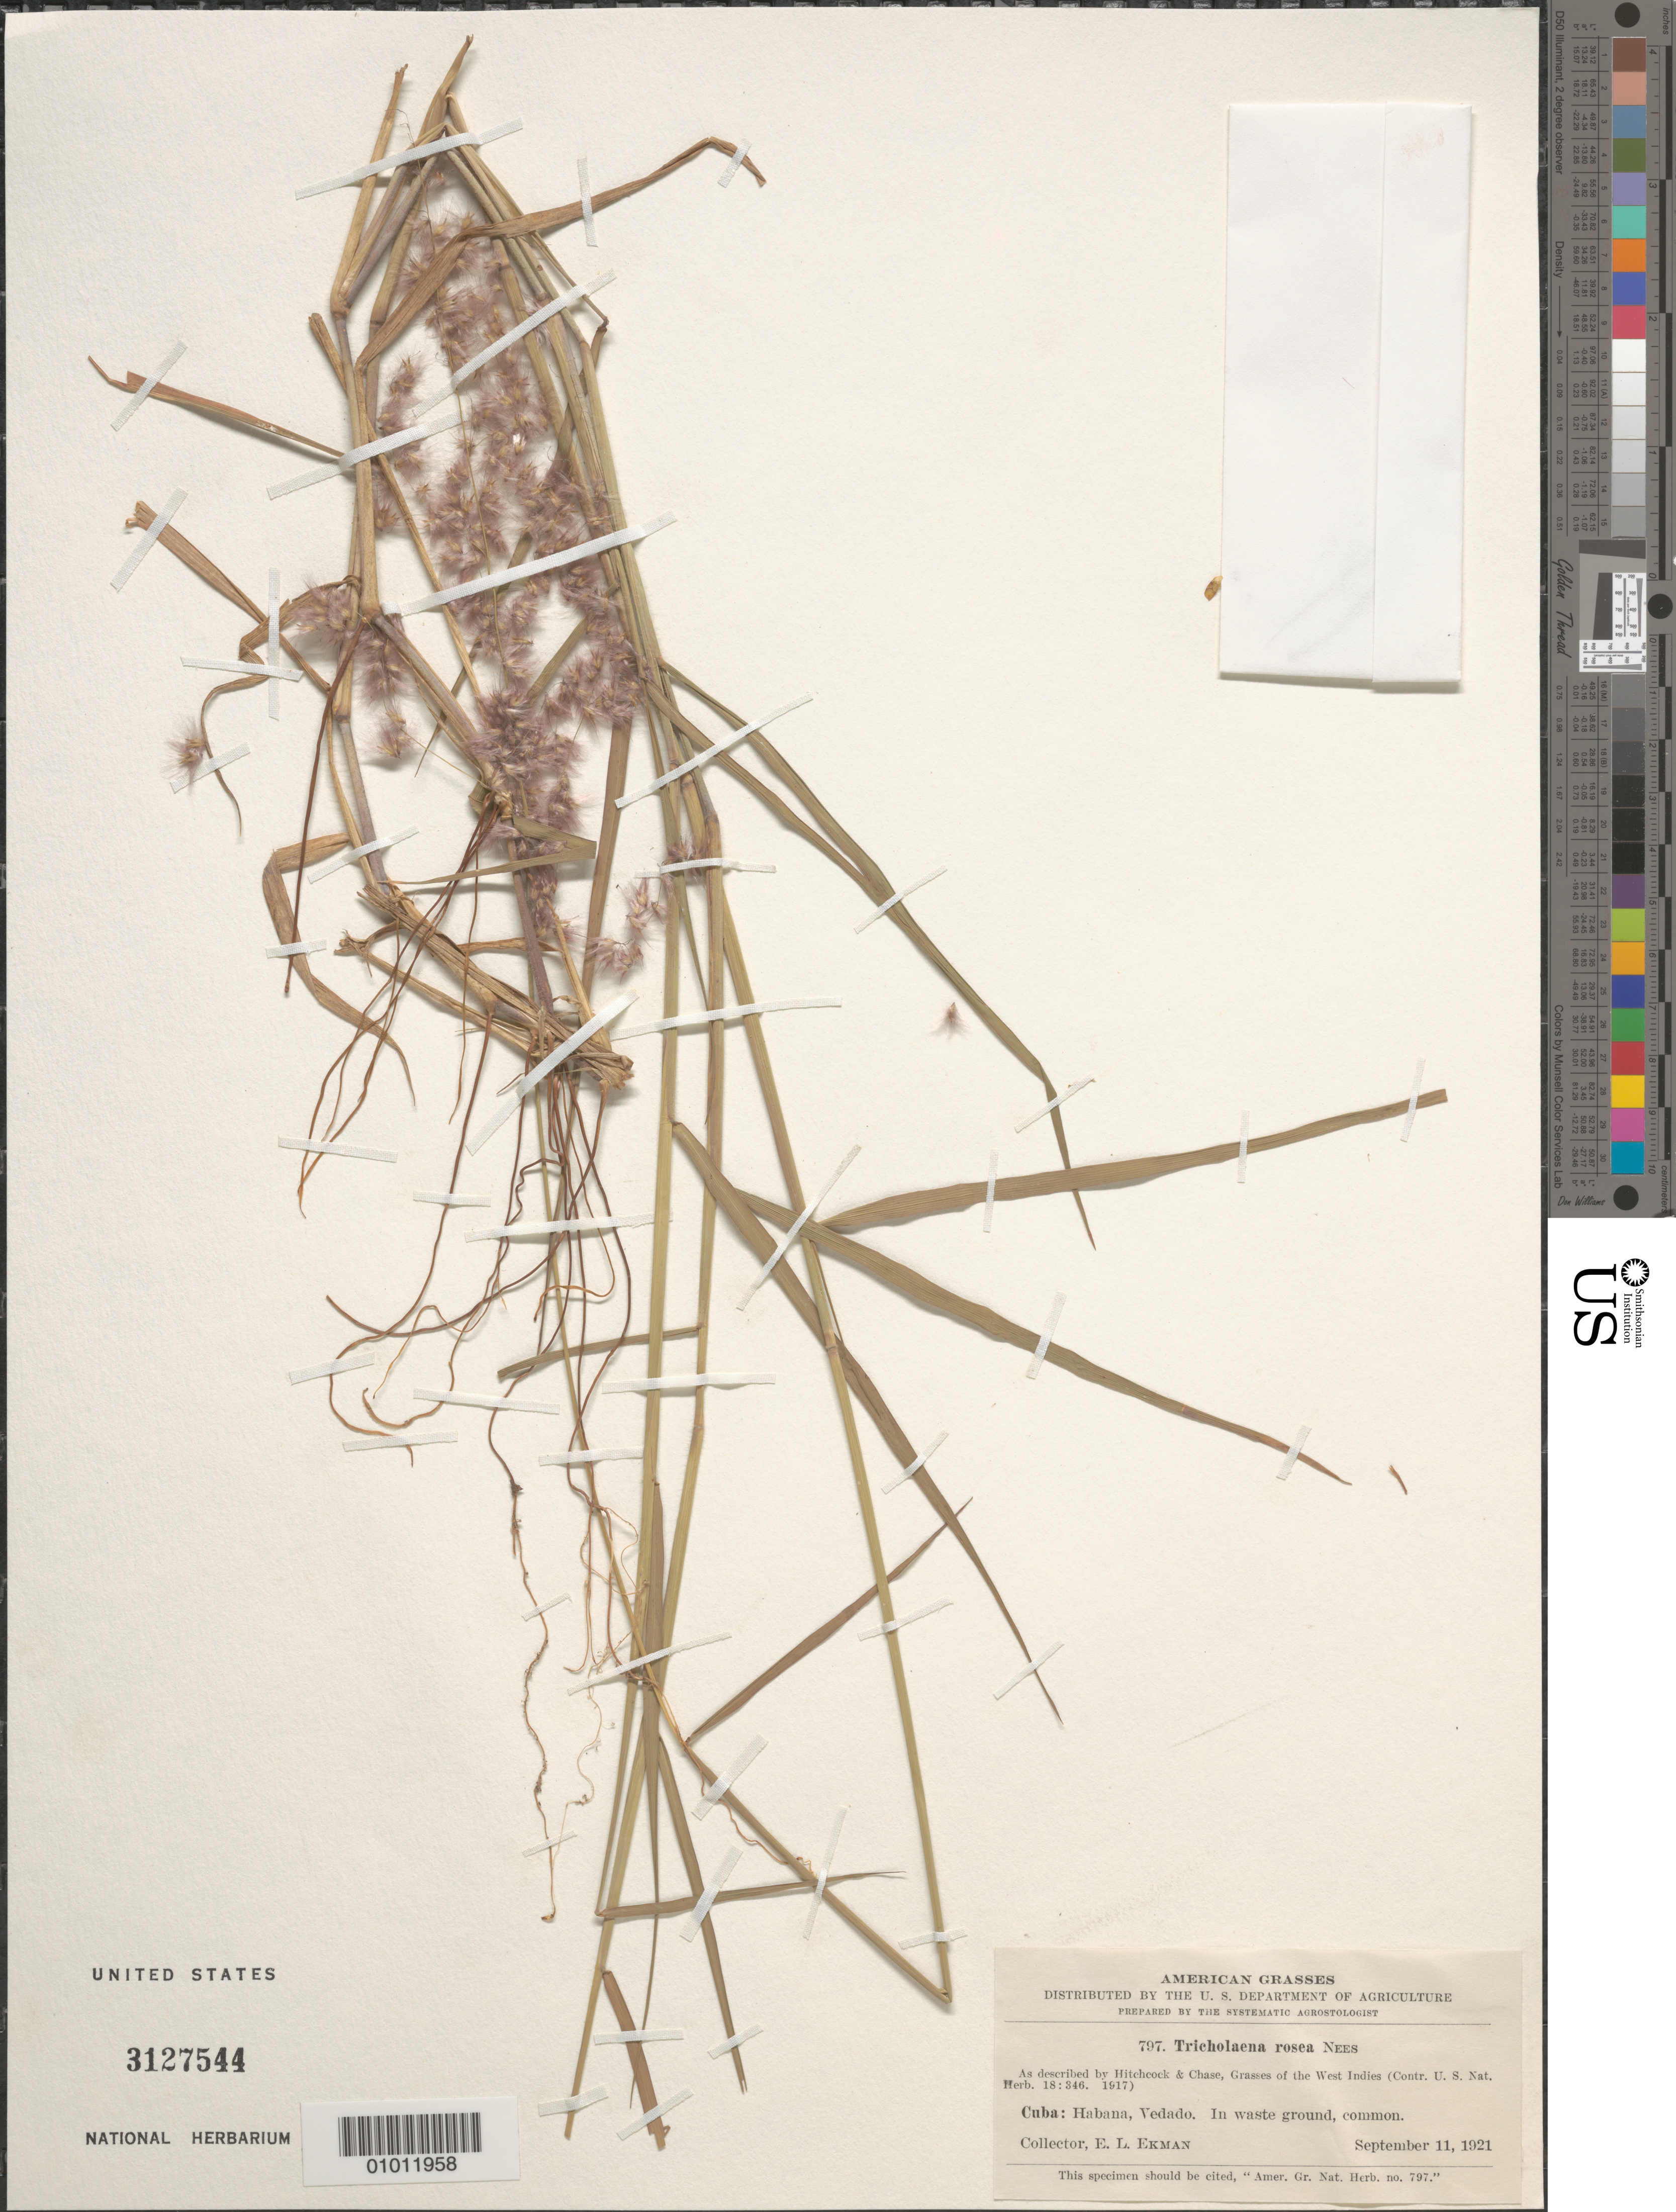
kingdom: Plantae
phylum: Tracheophyta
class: Liliopsida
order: Poales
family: Poaceae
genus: Rhynchelytrum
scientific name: Rhynchelytrum roseum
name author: (Nees) Stapf & C.E. Hubb.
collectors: E. L. Ekman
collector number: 797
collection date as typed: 11 Sep 1921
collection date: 1921-09-11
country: Cuba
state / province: La Habana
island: Cuba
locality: Vedado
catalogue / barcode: US 3127544